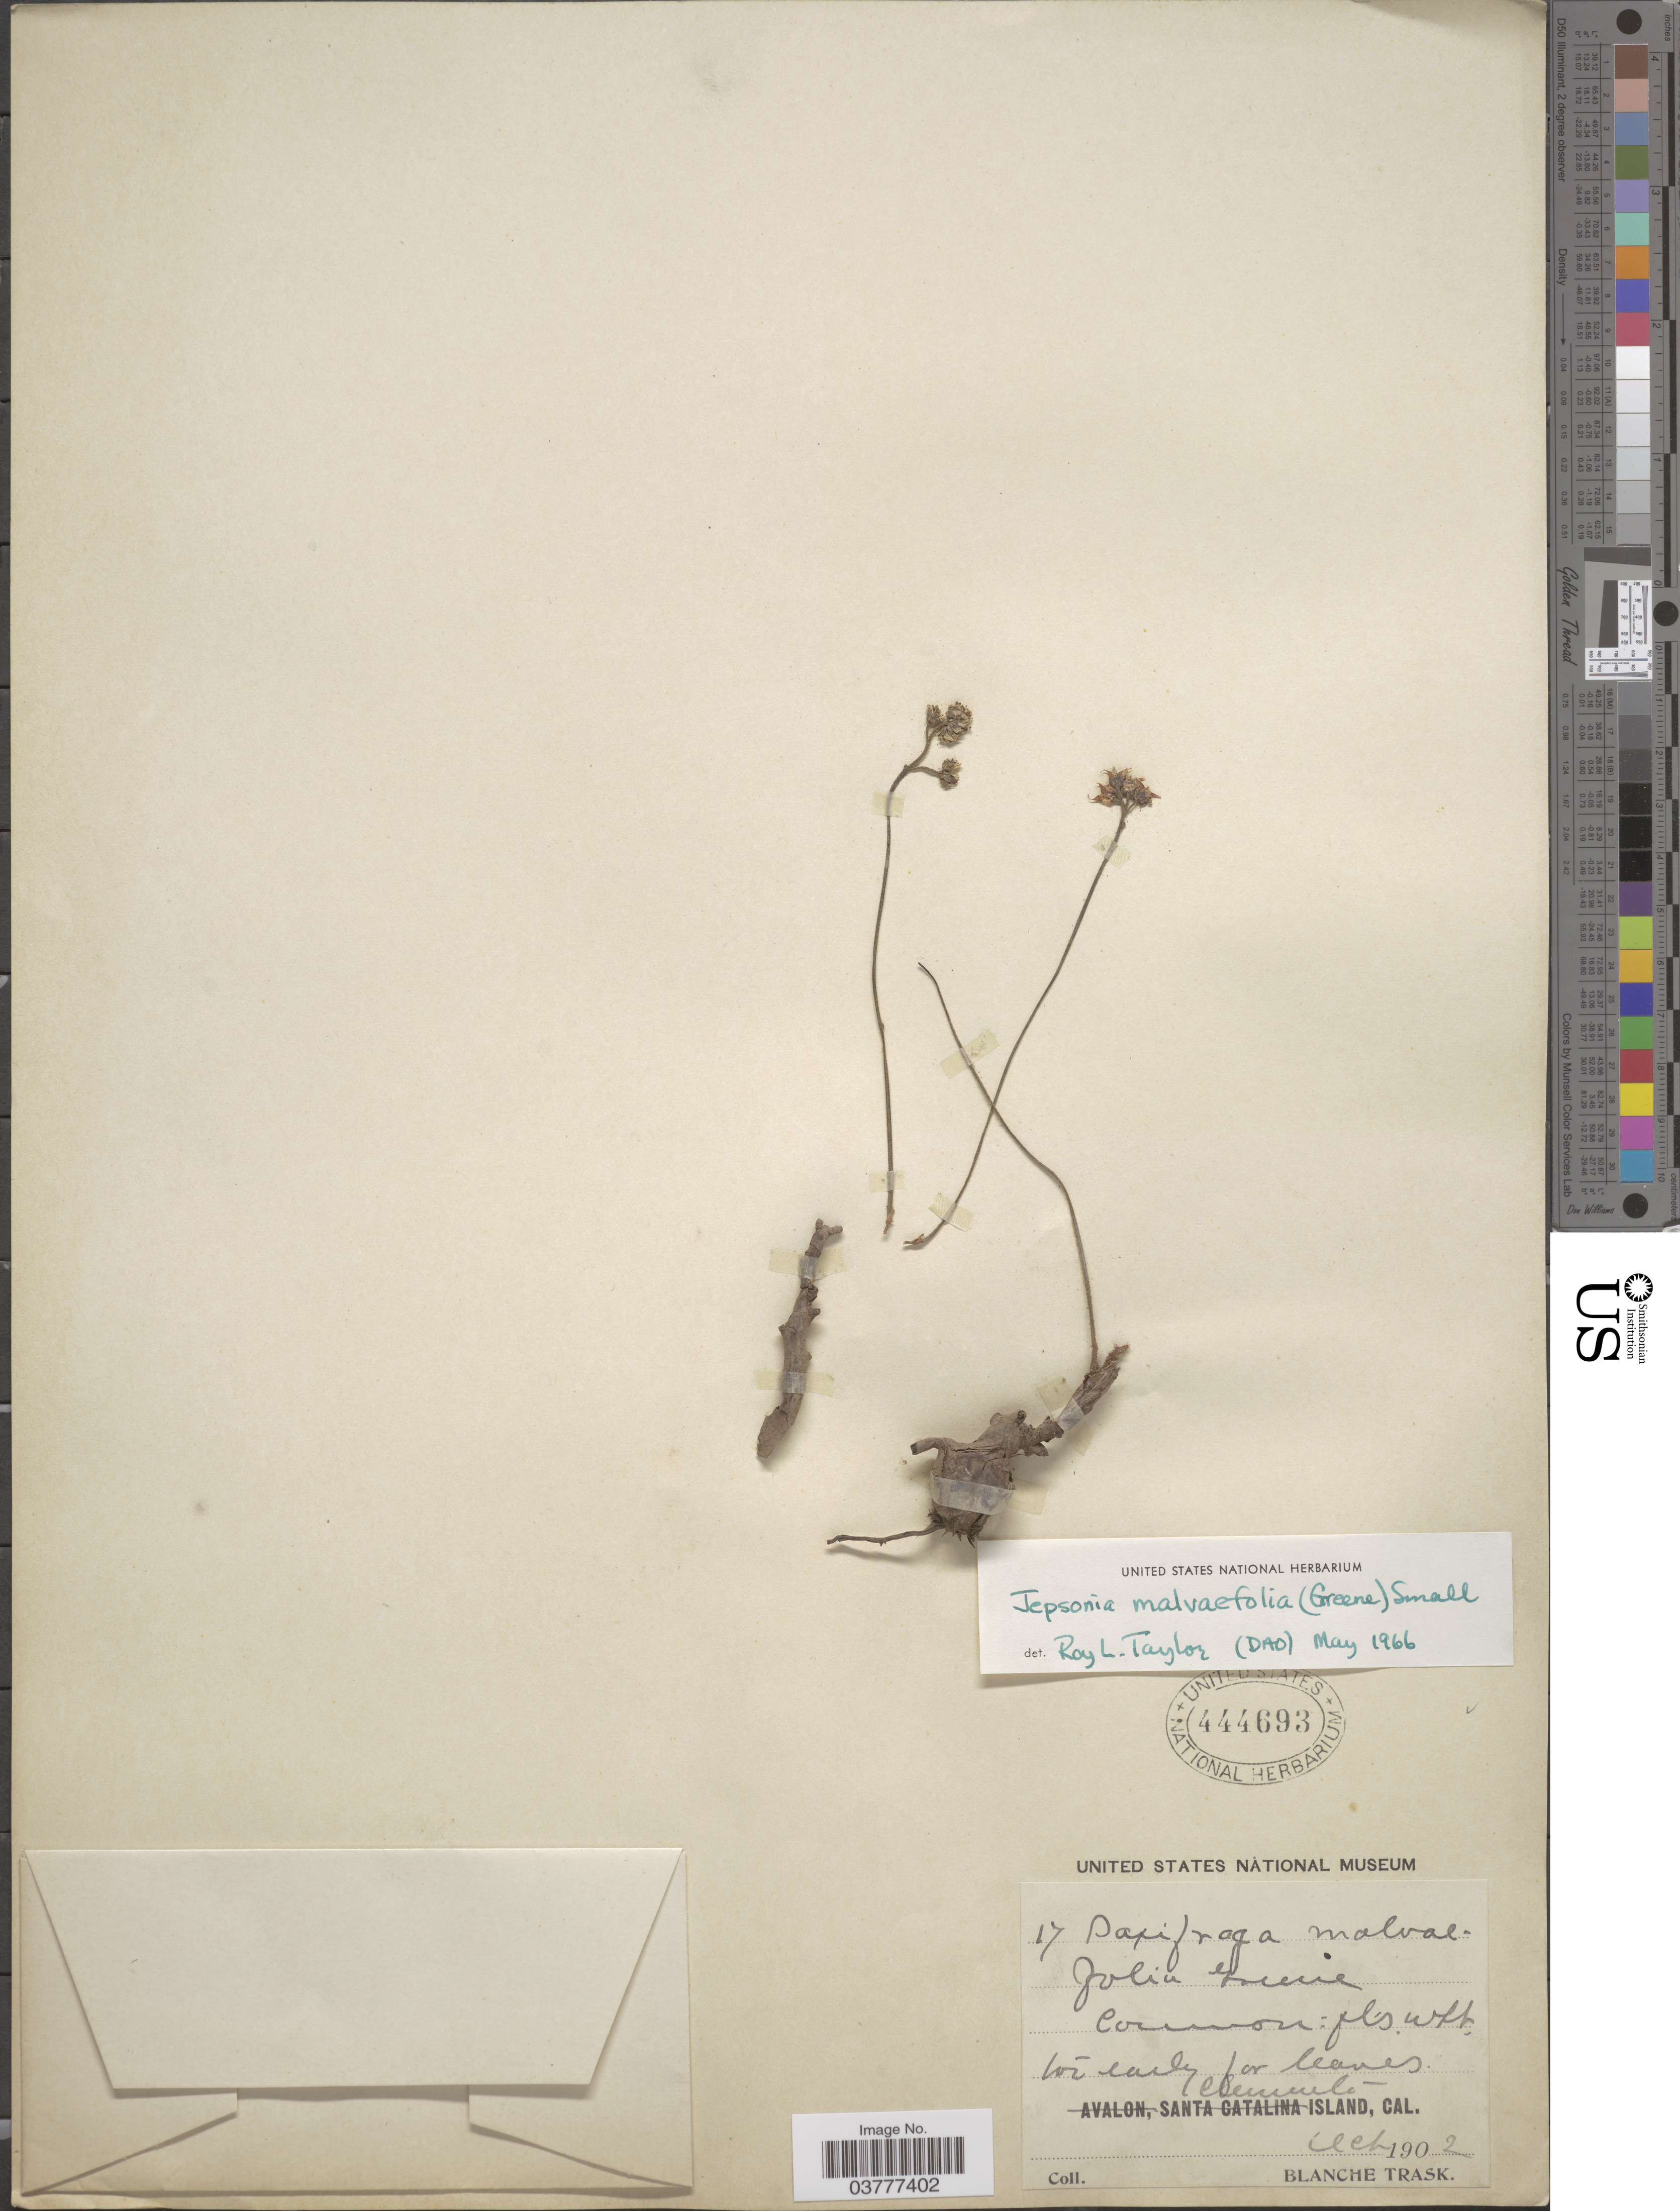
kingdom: Plantae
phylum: Tracheophyta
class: Magnoliopsida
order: Saxifragales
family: Saxifragaceae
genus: Jepsonia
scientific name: Jepsonia malvifolia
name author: (Greene) Small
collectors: B. Trask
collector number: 17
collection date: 1902-03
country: United States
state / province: California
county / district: Los Angeles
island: San Clemente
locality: San Clemente Island.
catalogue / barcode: US 444693